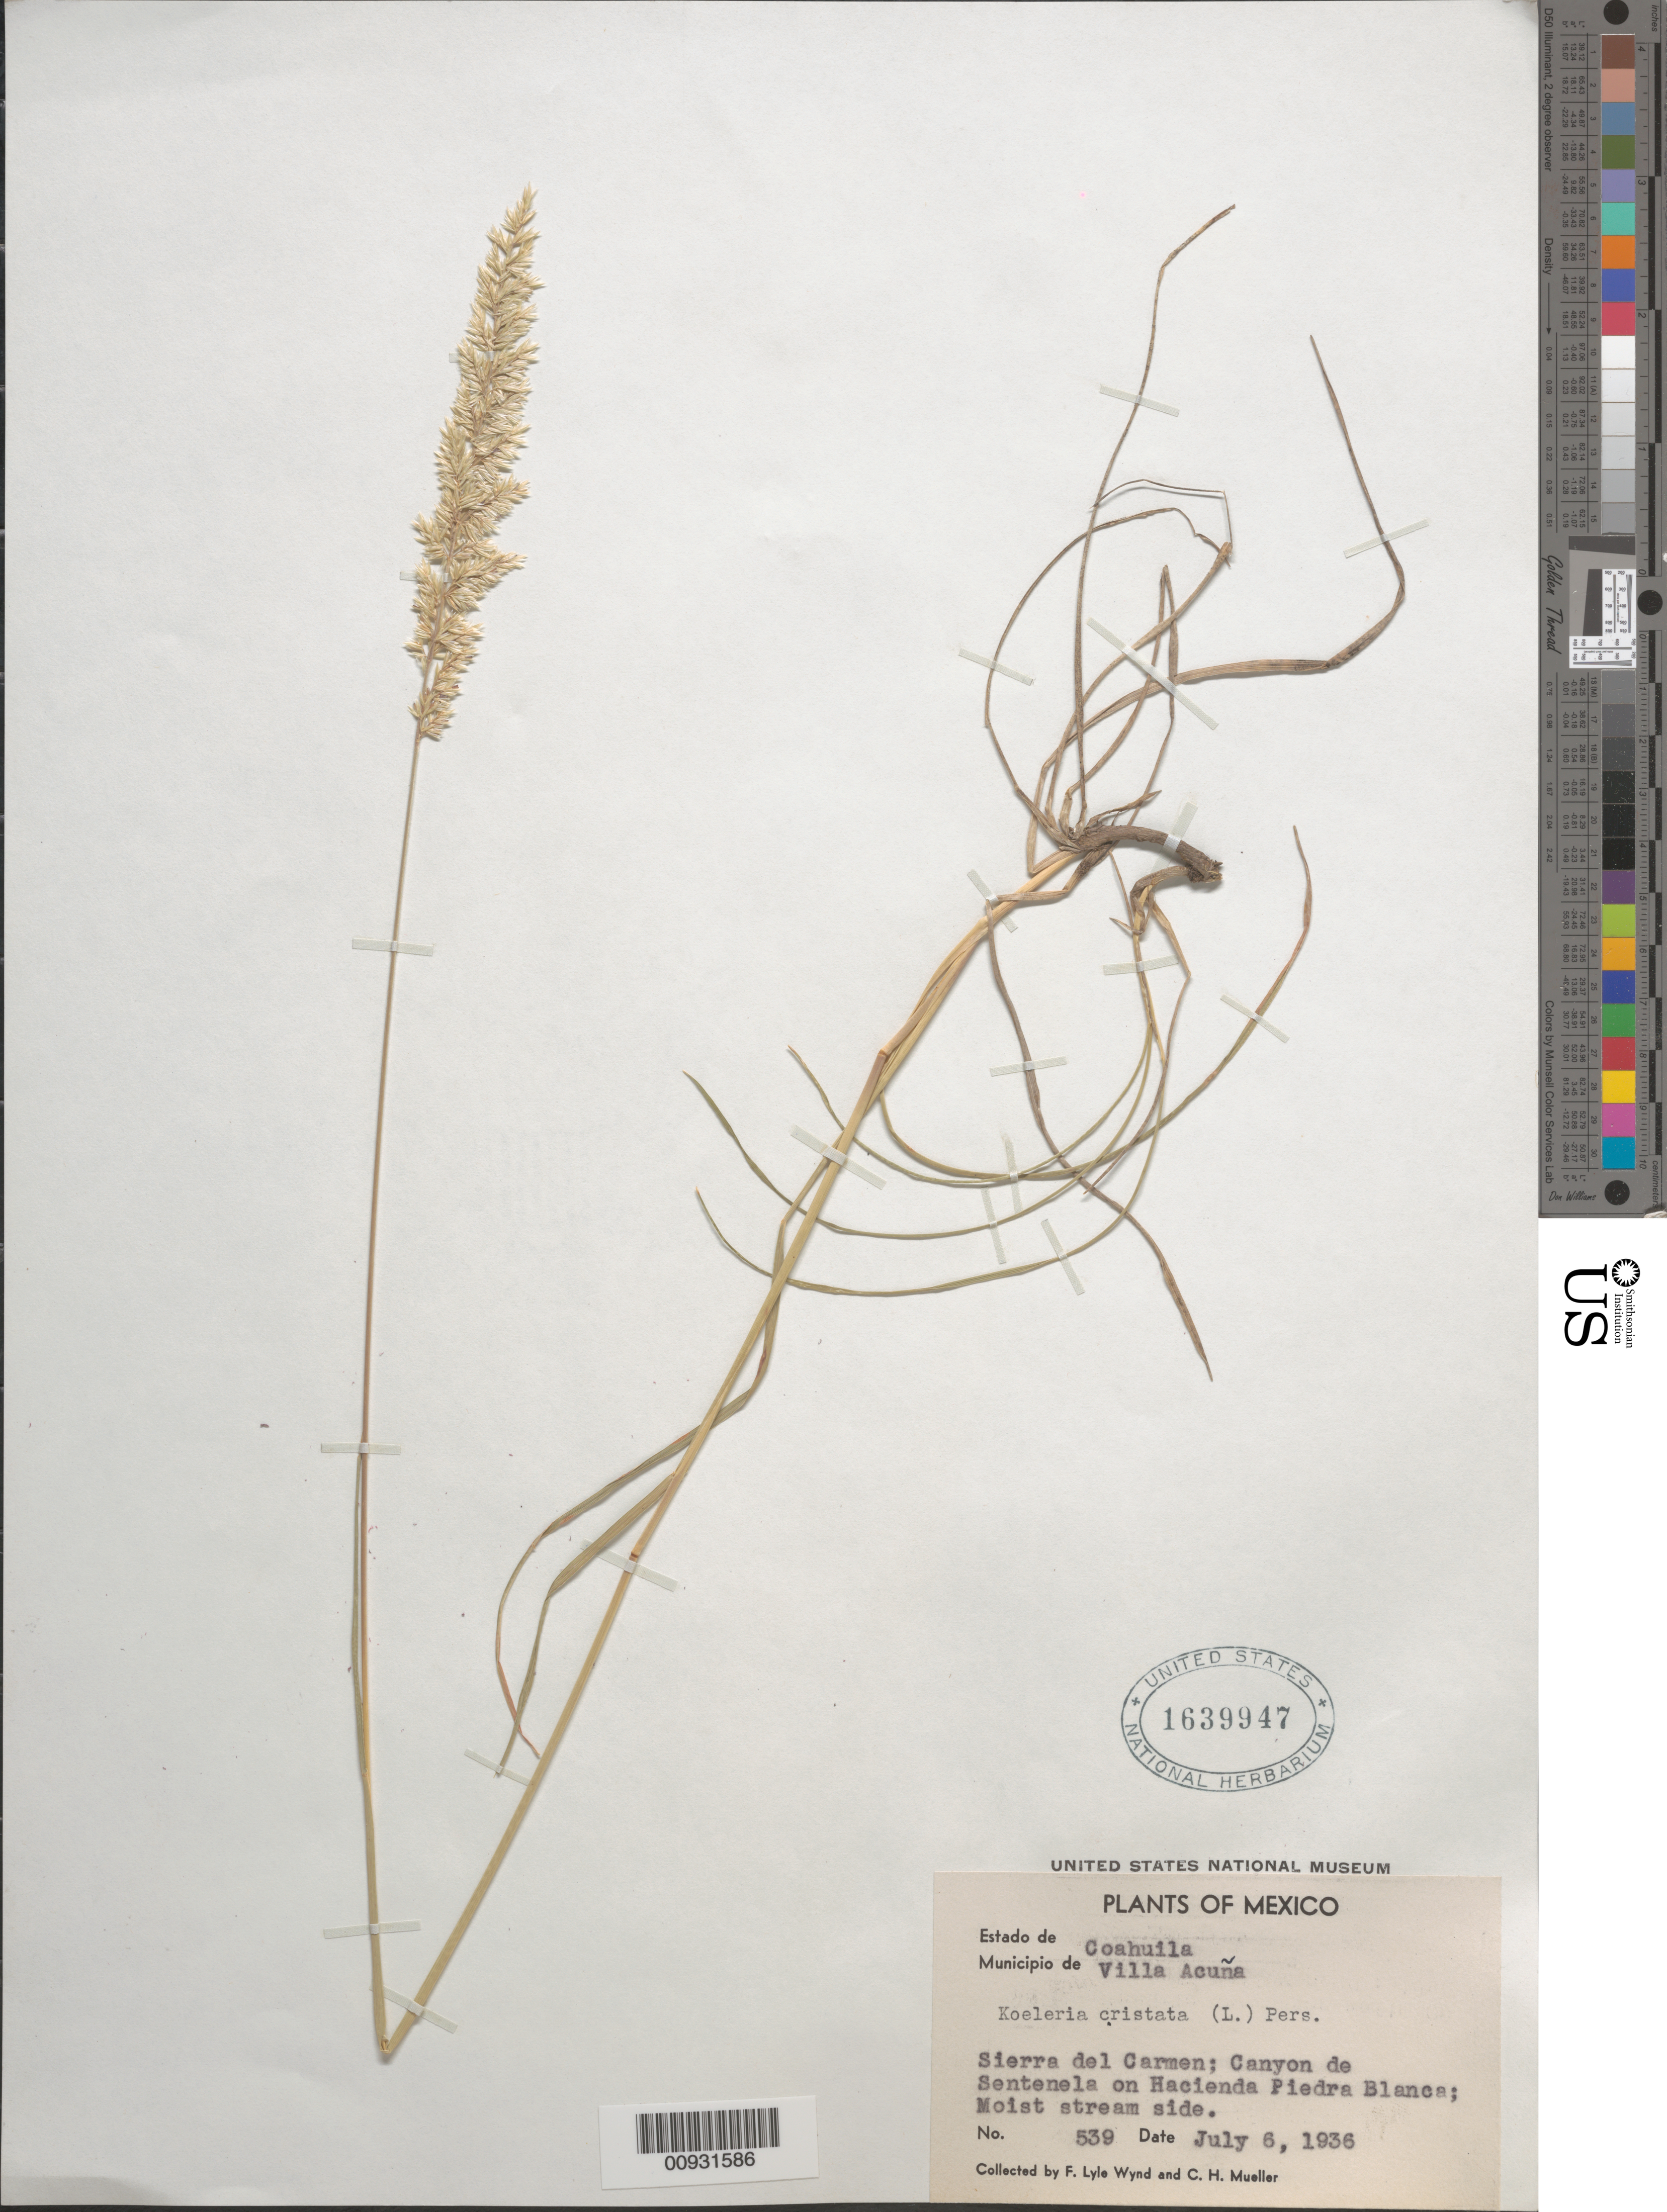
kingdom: Plantae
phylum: Tracheophyta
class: Liliopsida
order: Poales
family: Poaceae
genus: Koeleria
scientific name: Koeleria pyramidata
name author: (Lam.) P. Beauv.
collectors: F. L. Wynd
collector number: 539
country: Mexico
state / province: Coahuila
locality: Sierra del Carmen, Canyon de Sentenela on Hacienda Piedra Blanca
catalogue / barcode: US 1639947